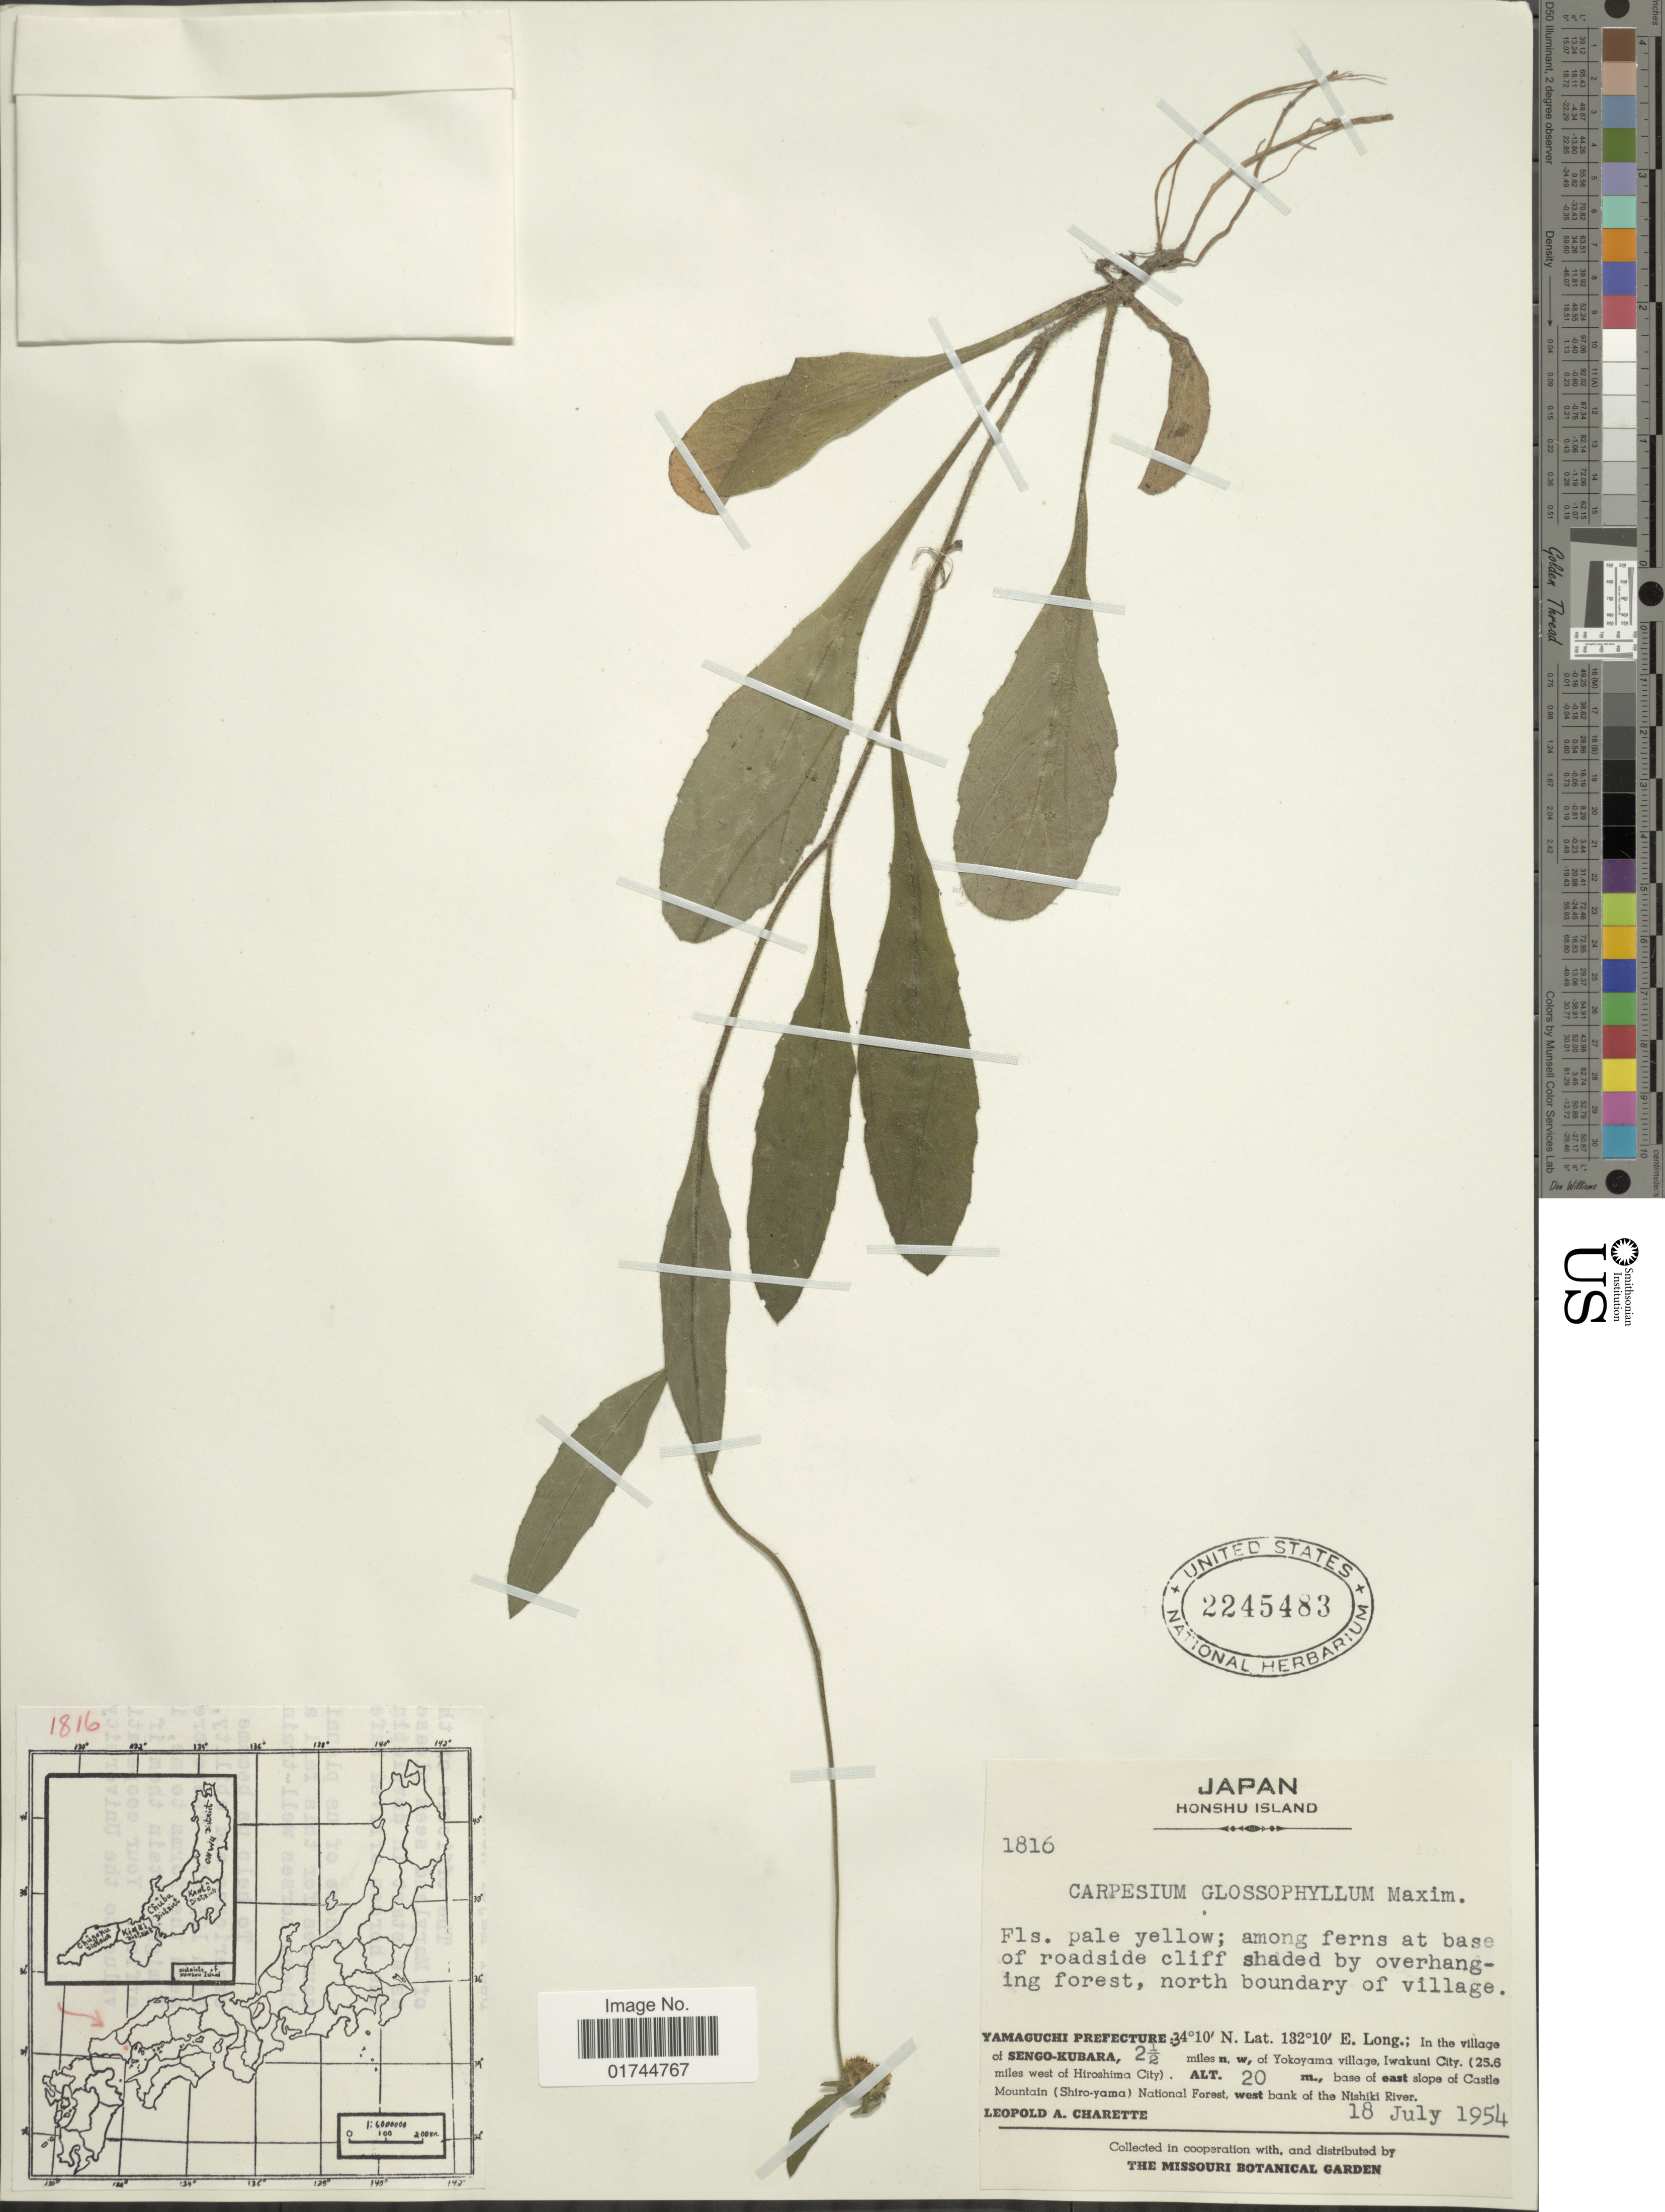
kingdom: Plantae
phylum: Tracheophyta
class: Magnoliopsida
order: Asterales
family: Asteraceae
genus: Carpesium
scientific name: Carpesium glossophyllum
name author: Maxim.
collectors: L. A. Charette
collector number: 1816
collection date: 1954-07-18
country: Japan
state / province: Yamaguti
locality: Yamaguchi Prefecture, in the village of Sengo-Kubara, 2½ miles n. w, of Yokoyama village, Iwakuni City (25.6 miles n. w, of Yokoyama village, Iwakuni City (25.6 miles west of Hiroshima City), base east slope of Castle Mountain (Shiro-yama) National Forest, west bank of the Nishiki River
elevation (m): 20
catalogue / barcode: US 2245483